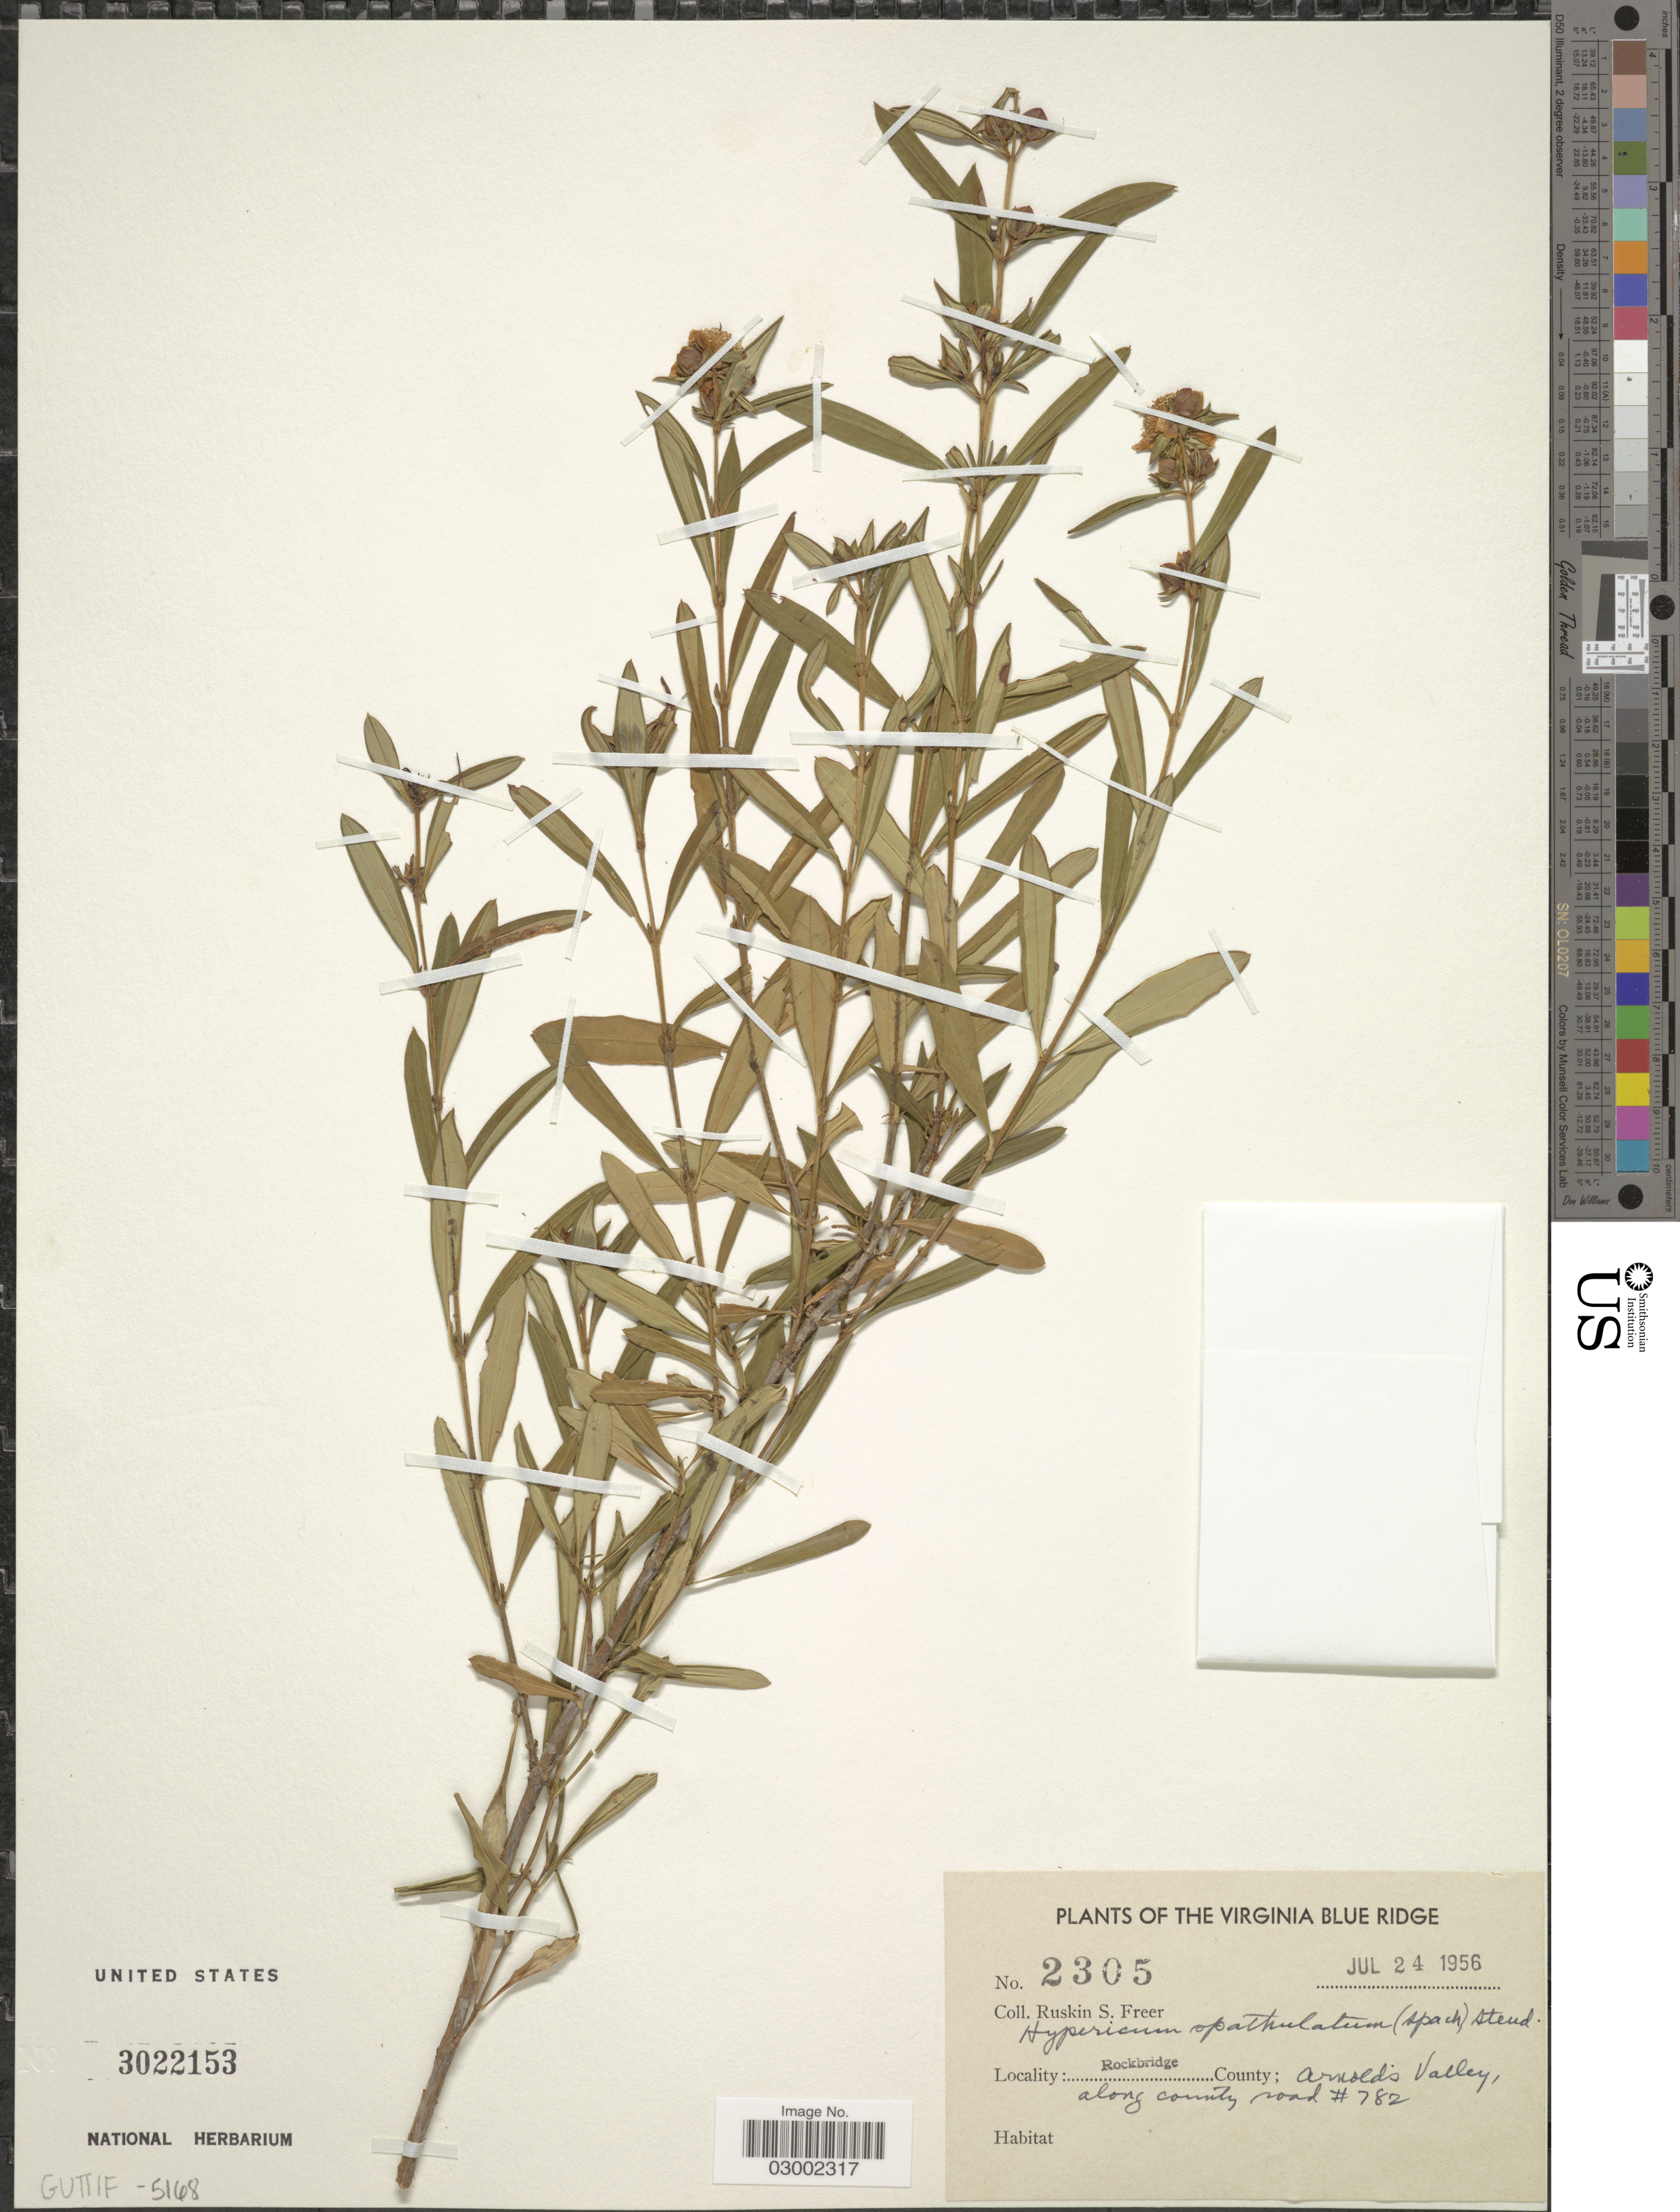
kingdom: Plantae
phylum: Tracheophyta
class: Magnoliopsida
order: Malpighiales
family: Hypericaceae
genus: Hypericum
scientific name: Hypericum prolificum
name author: L.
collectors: R. Freer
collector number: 2305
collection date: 1956-07-24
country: United States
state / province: Virginia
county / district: Rockbridge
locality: Virginia Blue Ridge. Rockbridge County; Arnold's Valley, along county road #782.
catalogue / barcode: US 3022153